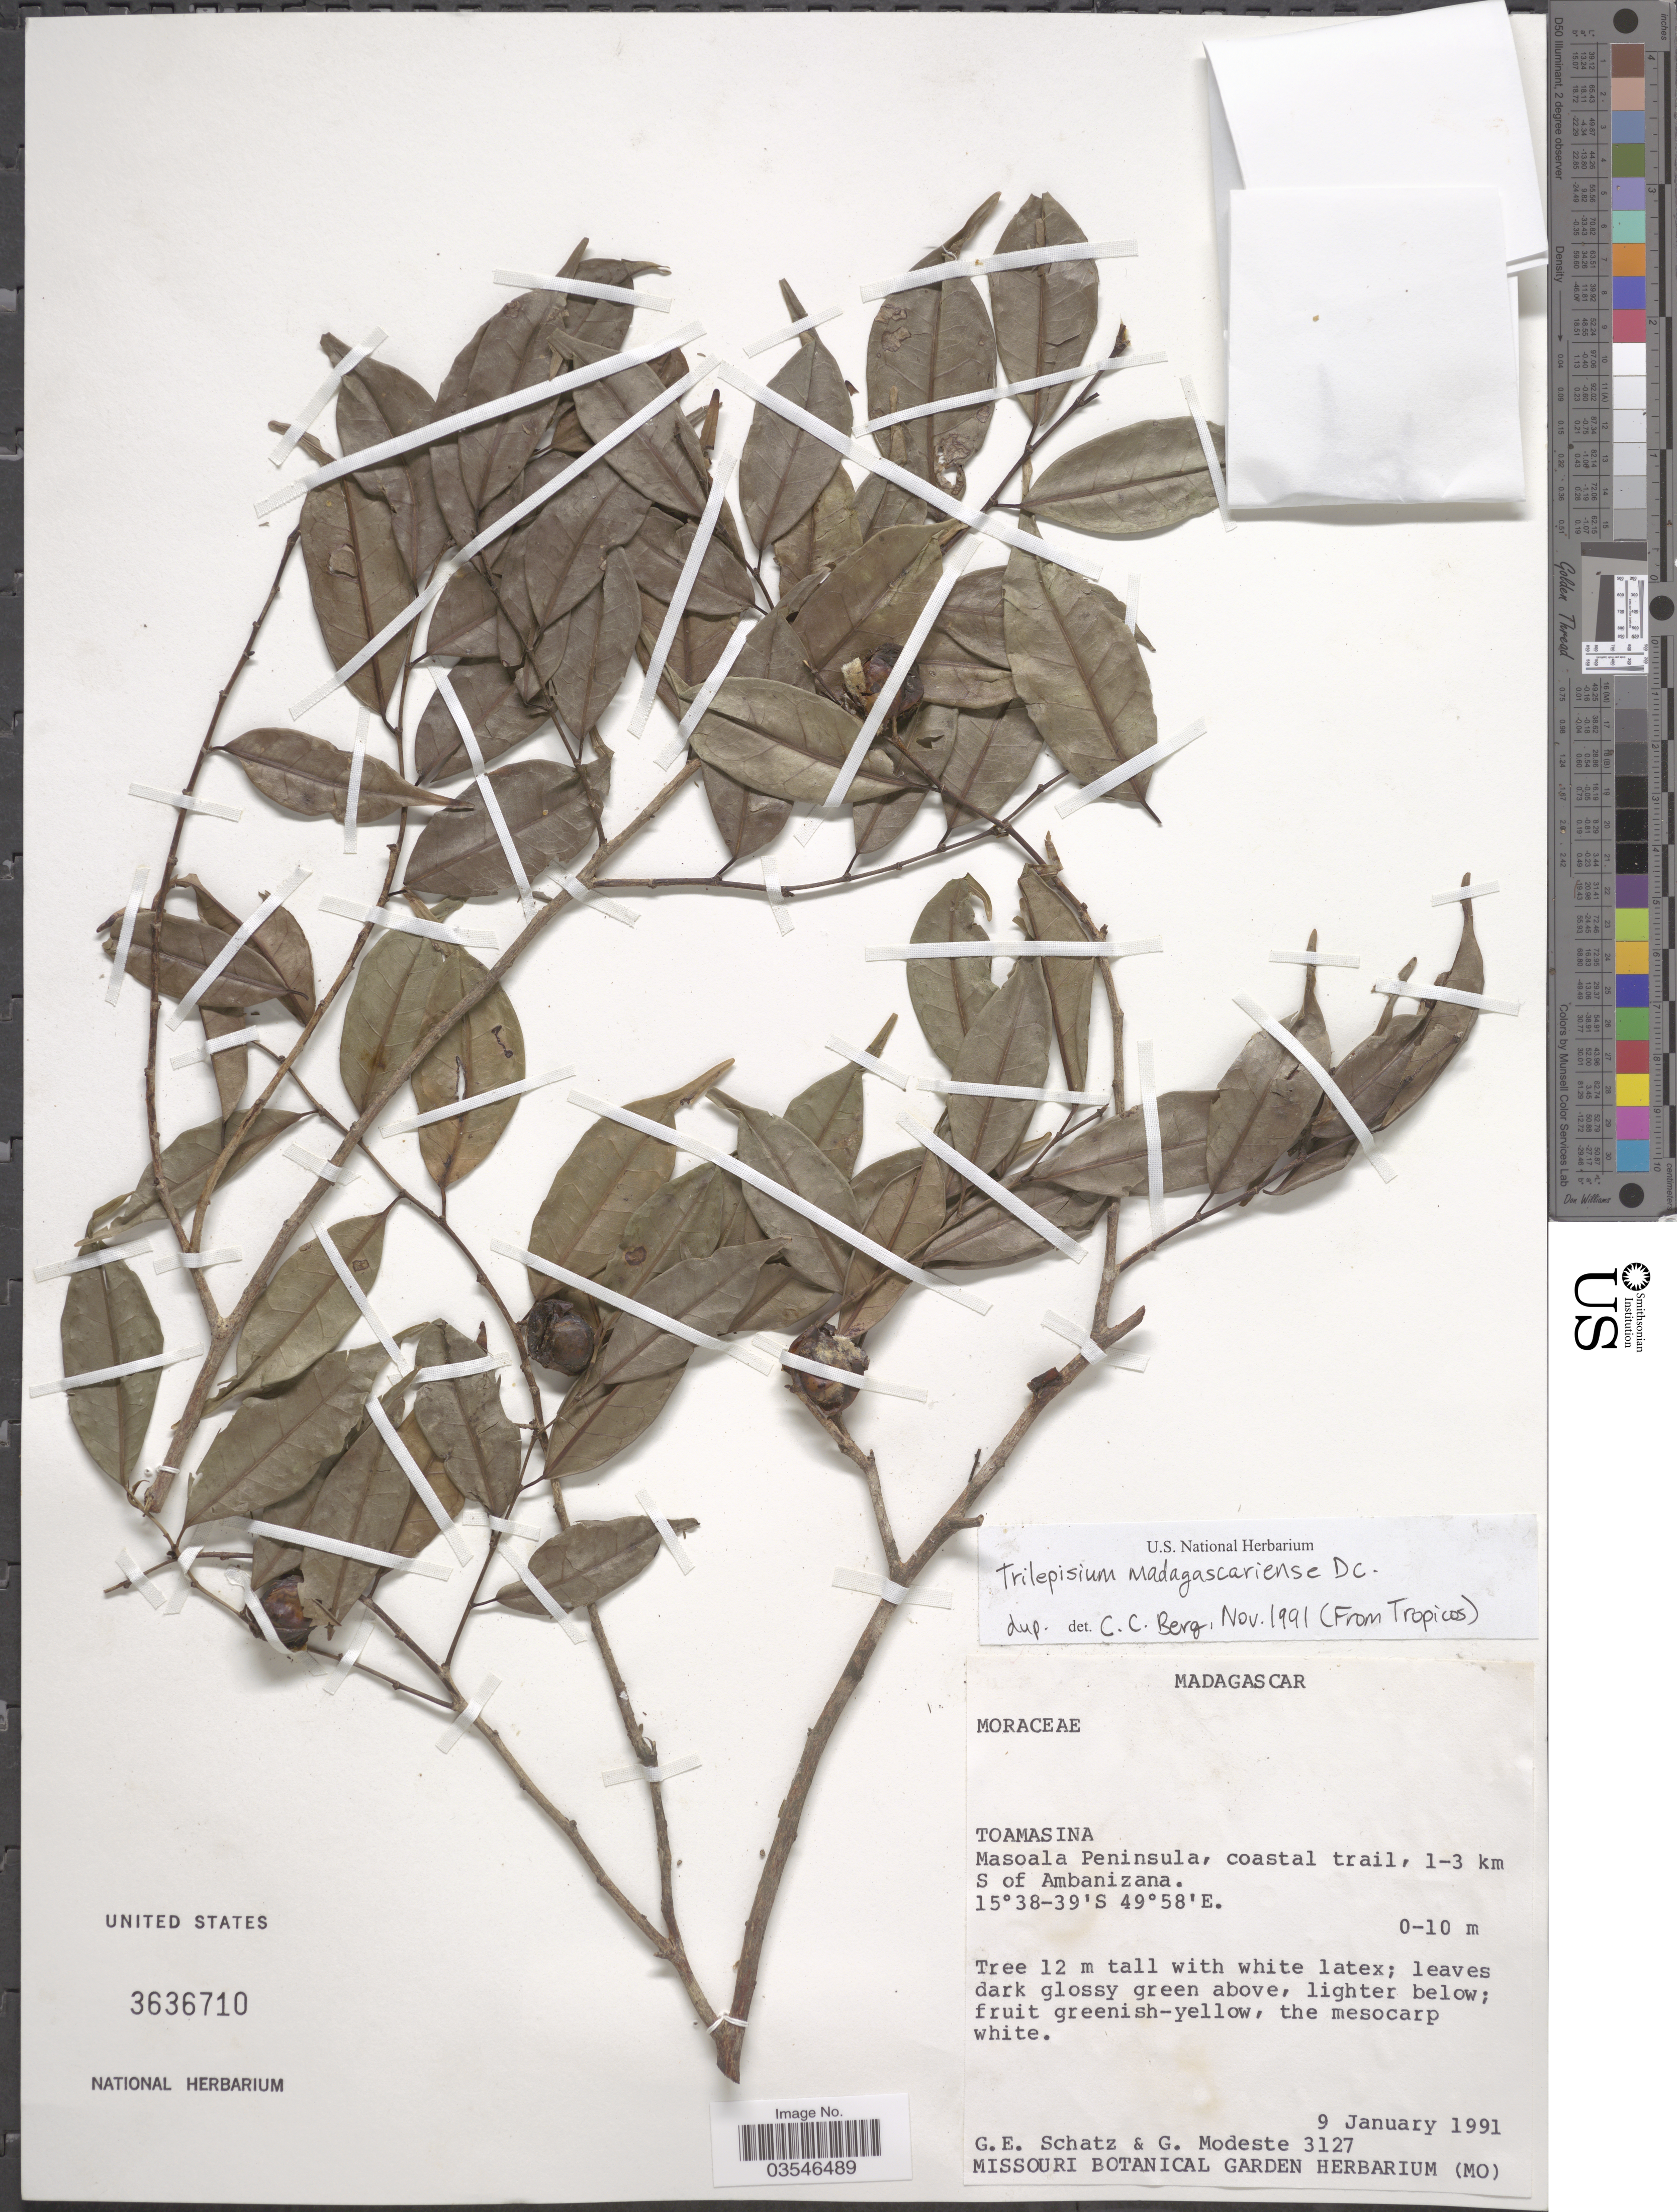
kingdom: Plantae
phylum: Tracheophyta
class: Magnoliopsida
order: Rosales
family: Moraceae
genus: Trilepisium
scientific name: Trilepisium madagascariense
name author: DC.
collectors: G. Schatz & G. Modeste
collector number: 3127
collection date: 1991-01-09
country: Madagascar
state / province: Analanjirofo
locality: Masoala Peninsula, coastal trail, 1-3 km S of Ambanizana.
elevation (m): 0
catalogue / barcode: US 3636710